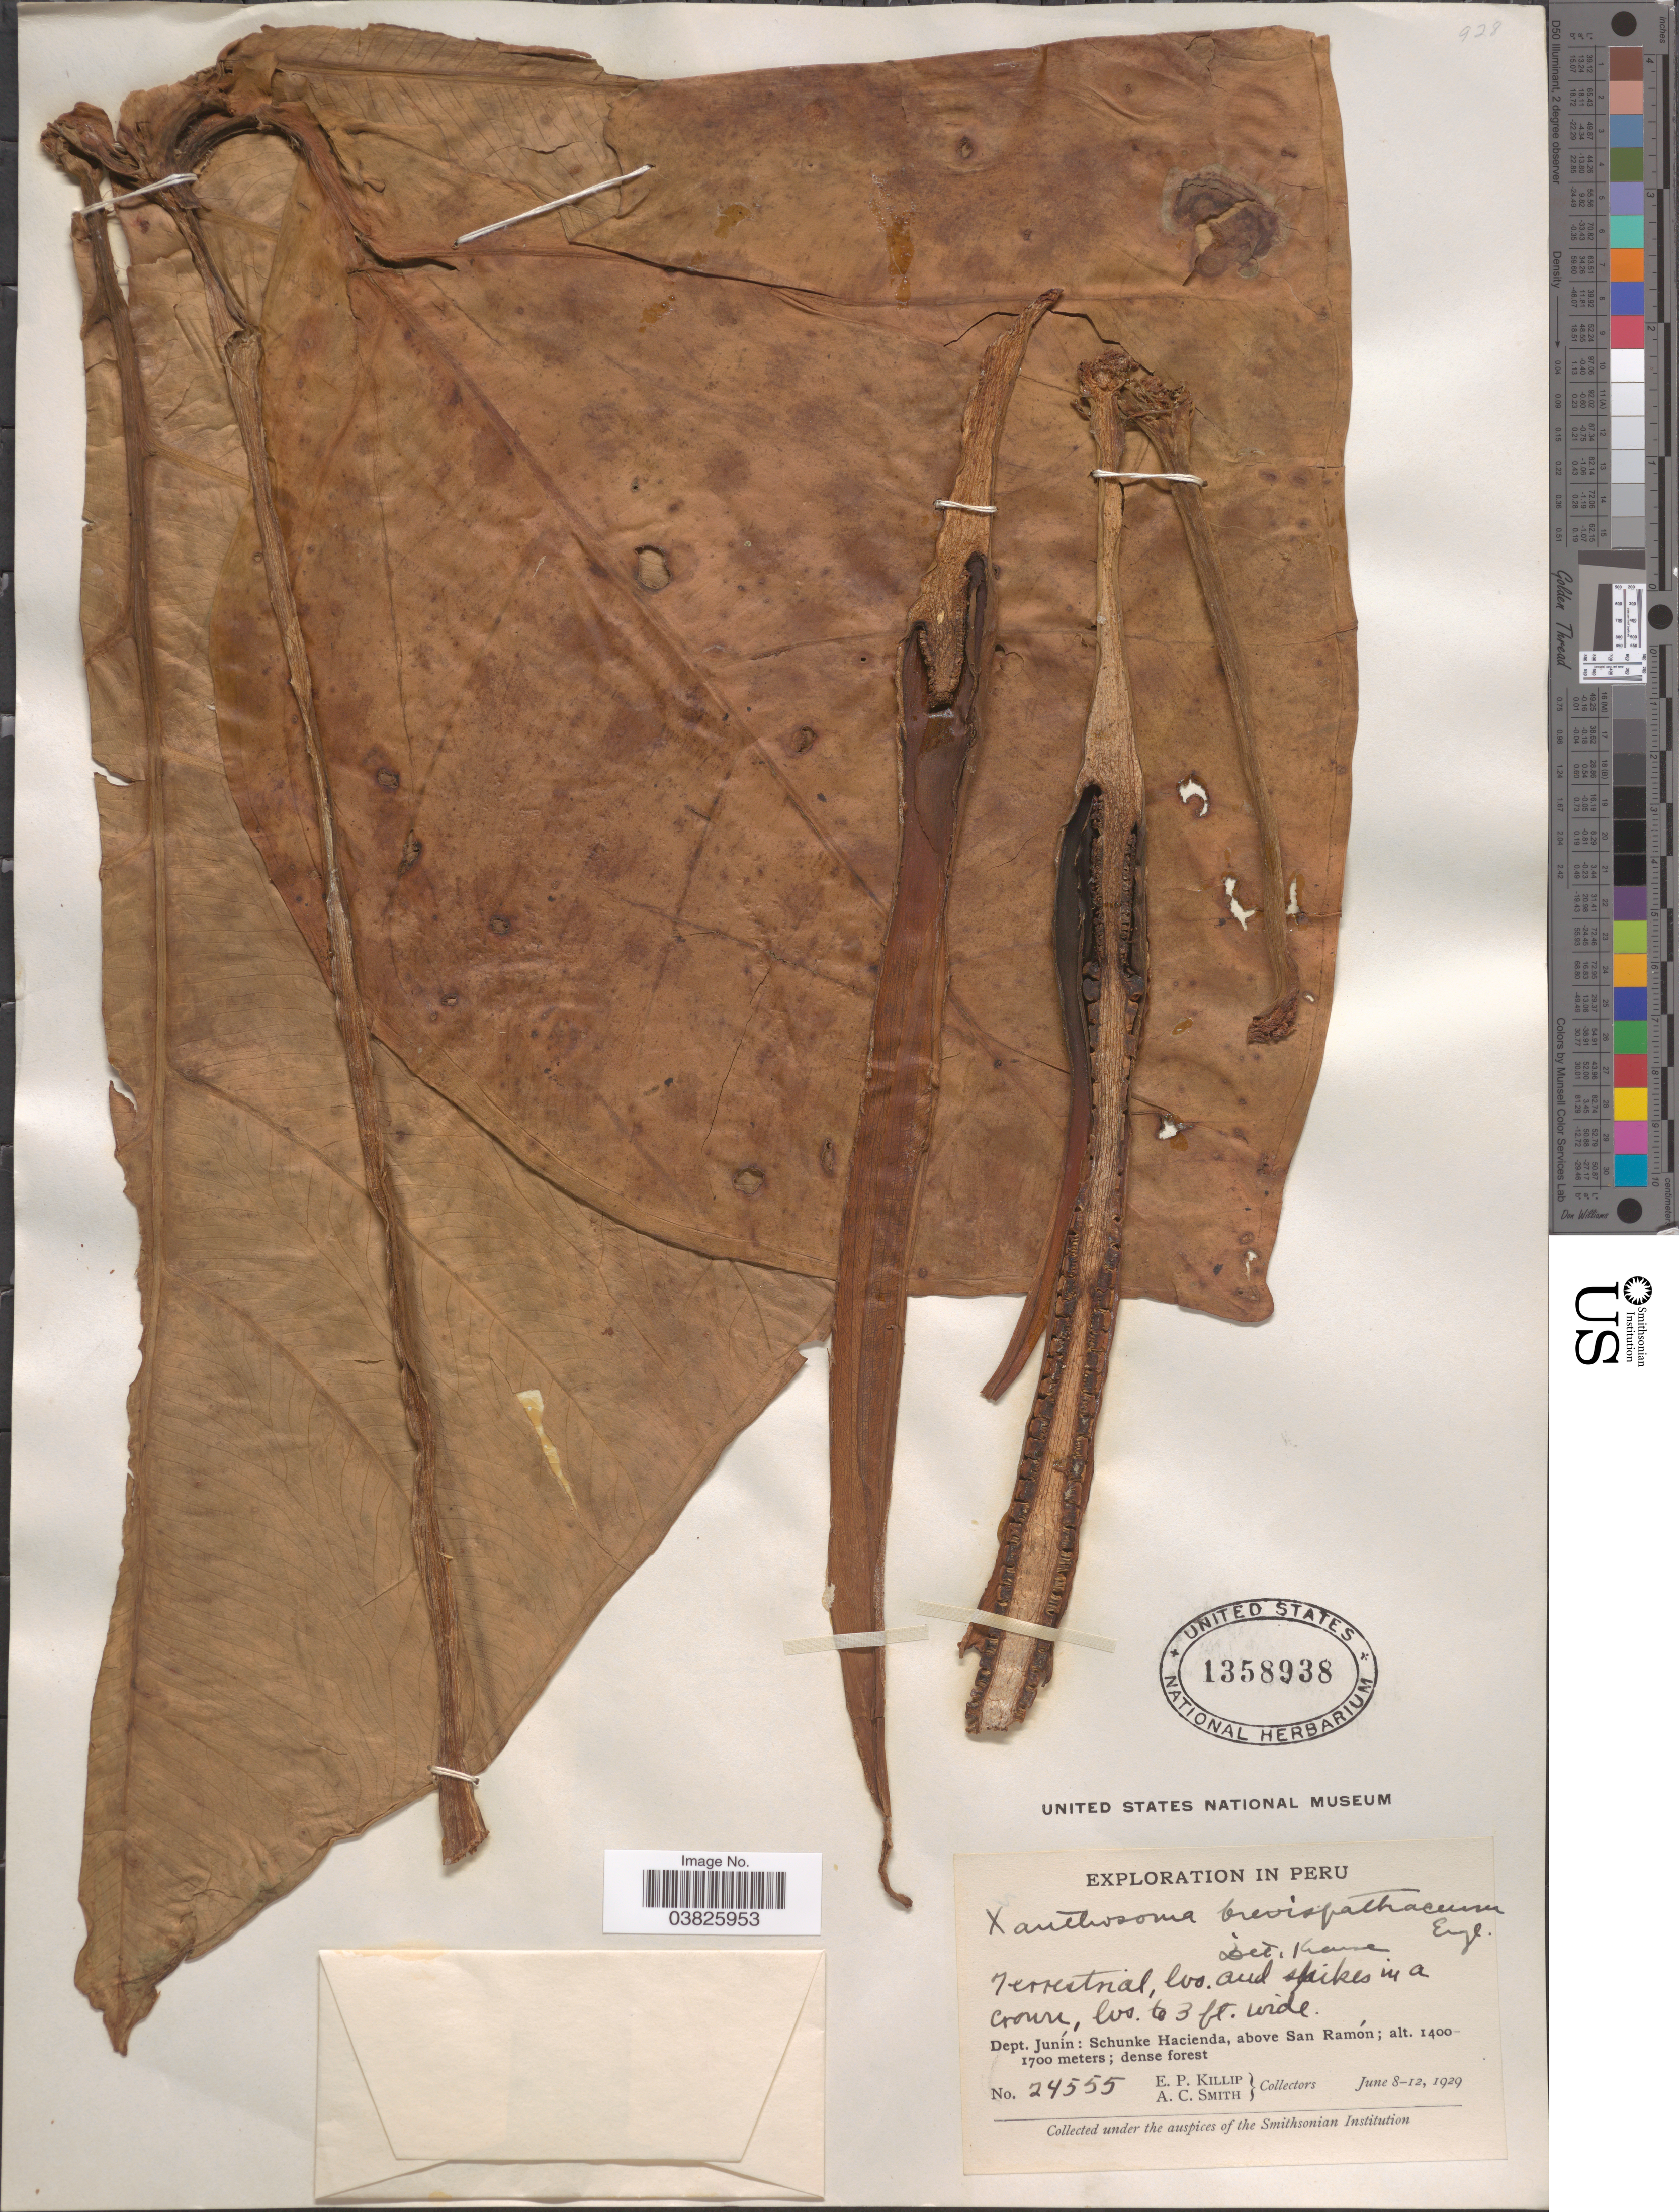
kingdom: Plantae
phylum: Tracheophyta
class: Liliopsida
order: Alismatales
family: Araceae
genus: Xanthosoma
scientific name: Xanthosoma brevispathaceum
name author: Engl.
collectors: E. P. Killip & A. C. Smith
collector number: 24555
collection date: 1929-06-08/1929-06-12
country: Peru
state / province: Junín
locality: Dept. Junín: Schunke Hacienda, above San Ramón.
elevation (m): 1400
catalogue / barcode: US 1358938